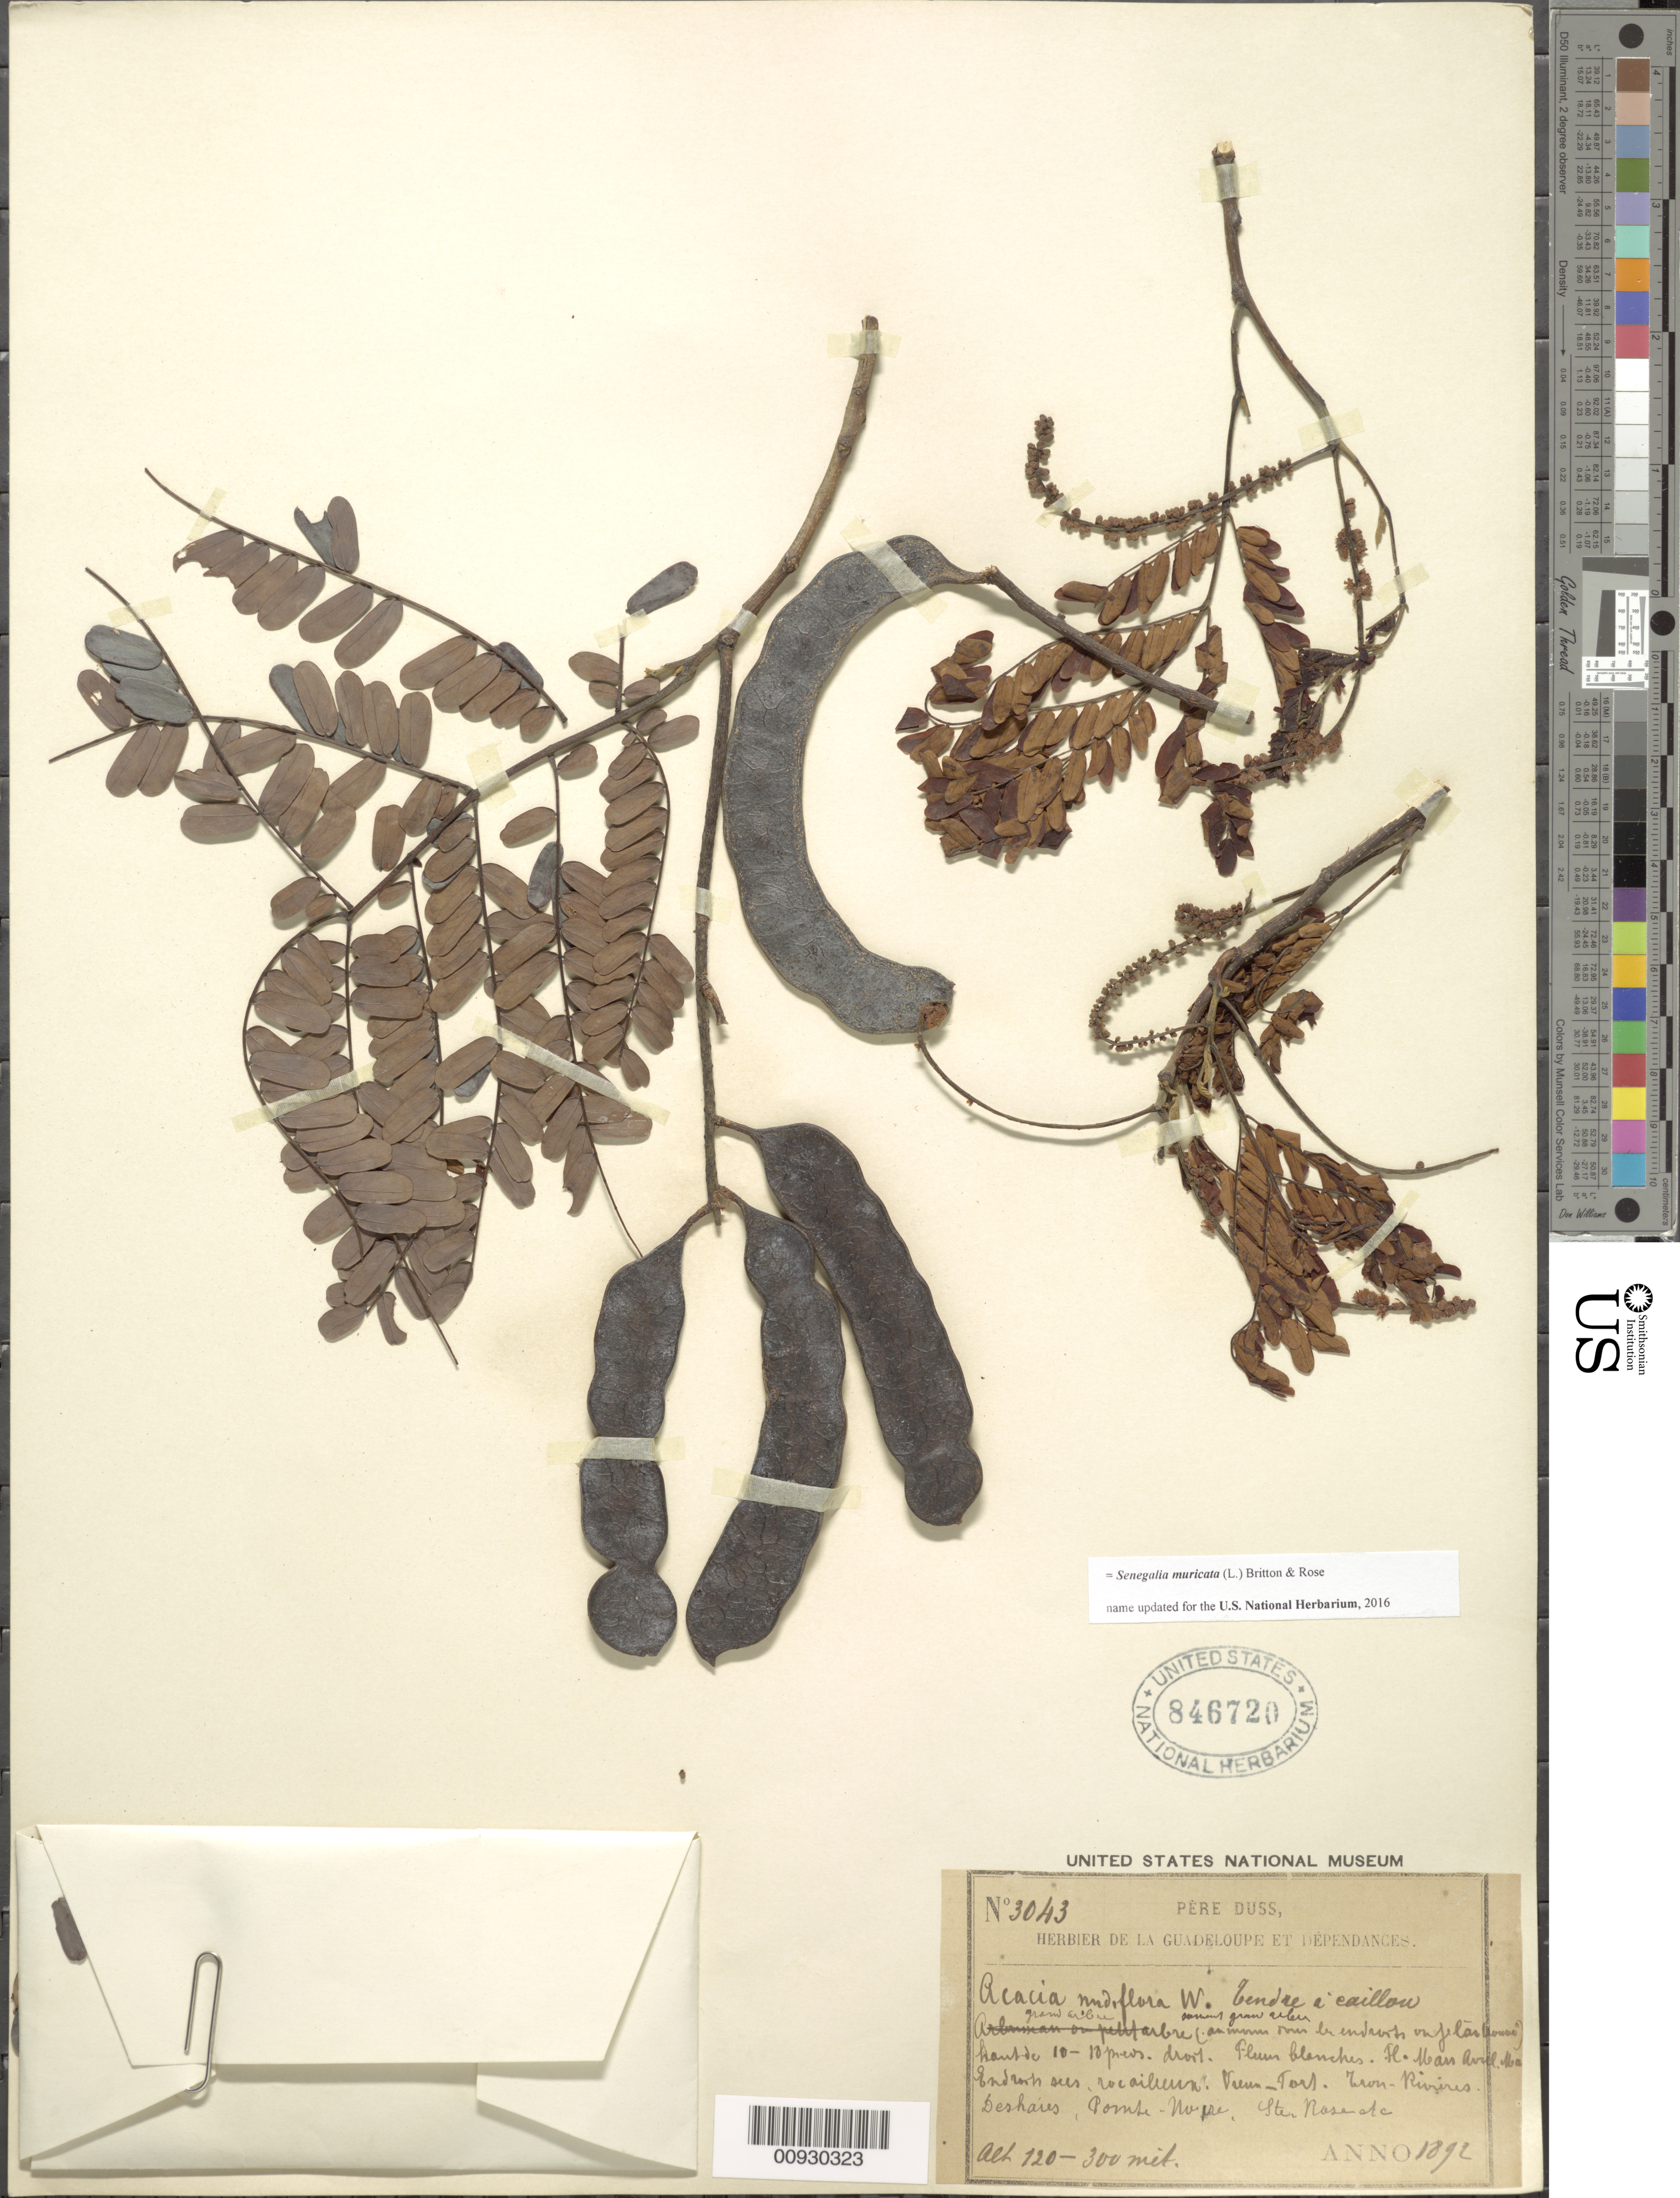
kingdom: Plantae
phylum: Tracheophyta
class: Magnoliopsida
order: Fabales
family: Fabaceae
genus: Parasenegalia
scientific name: Parasenegalia muricata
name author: (L.) Seigler & Ebinger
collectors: Père Duss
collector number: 3043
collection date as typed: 1892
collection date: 1892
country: Guadeloupe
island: Basse Terre [Guadeloupe]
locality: Deshaies, Pointe Noire, St. Rose etc. (?)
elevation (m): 120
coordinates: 0 N, 0 E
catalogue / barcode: US 846720